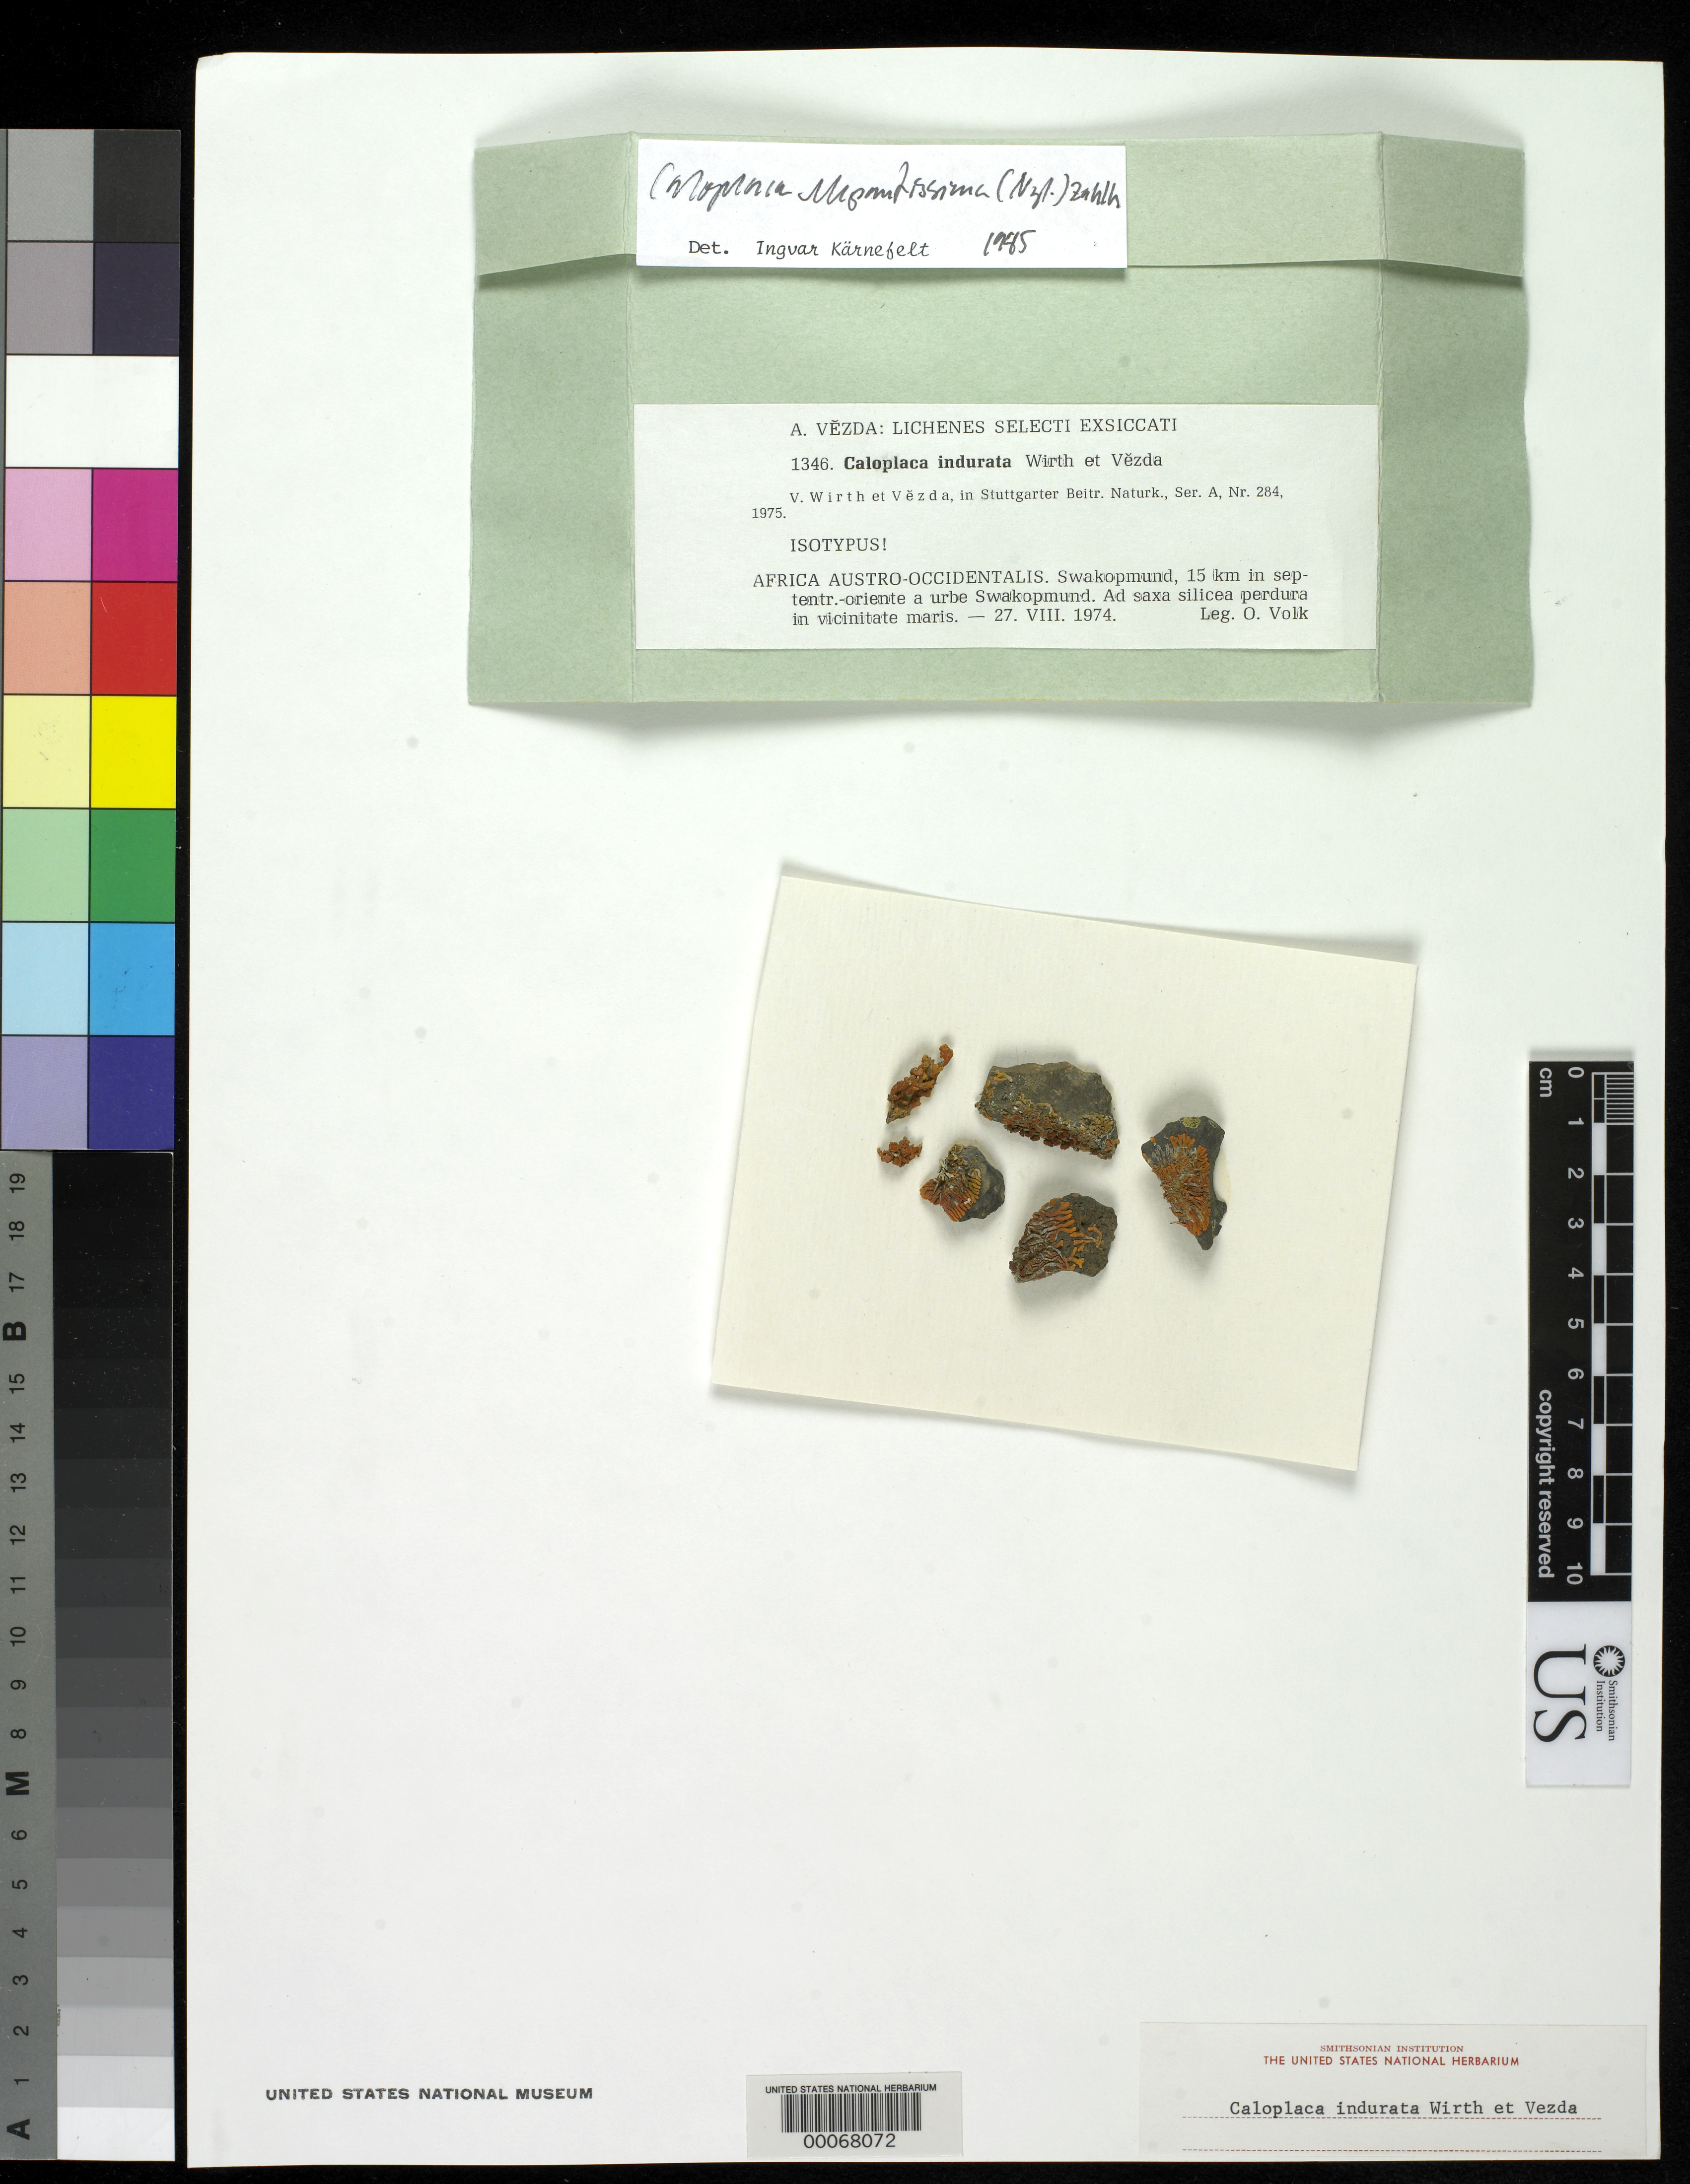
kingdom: Fungi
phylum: Ascomycota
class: Lecanoromycetes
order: Teloschistales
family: Teloschistaceae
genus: Caloplaca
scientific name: Caloplaca indurata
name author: V. Wirth & Vezda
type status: Isotype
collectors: O. Volk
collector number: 1346 (Vezda No.)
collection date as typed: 27 Aug 1974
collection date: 1974-08-27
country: Namibia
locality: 15 km in septentr.-oriente a urbe Swakopmund. [About 15 km NE of the city of Swakopmund?].